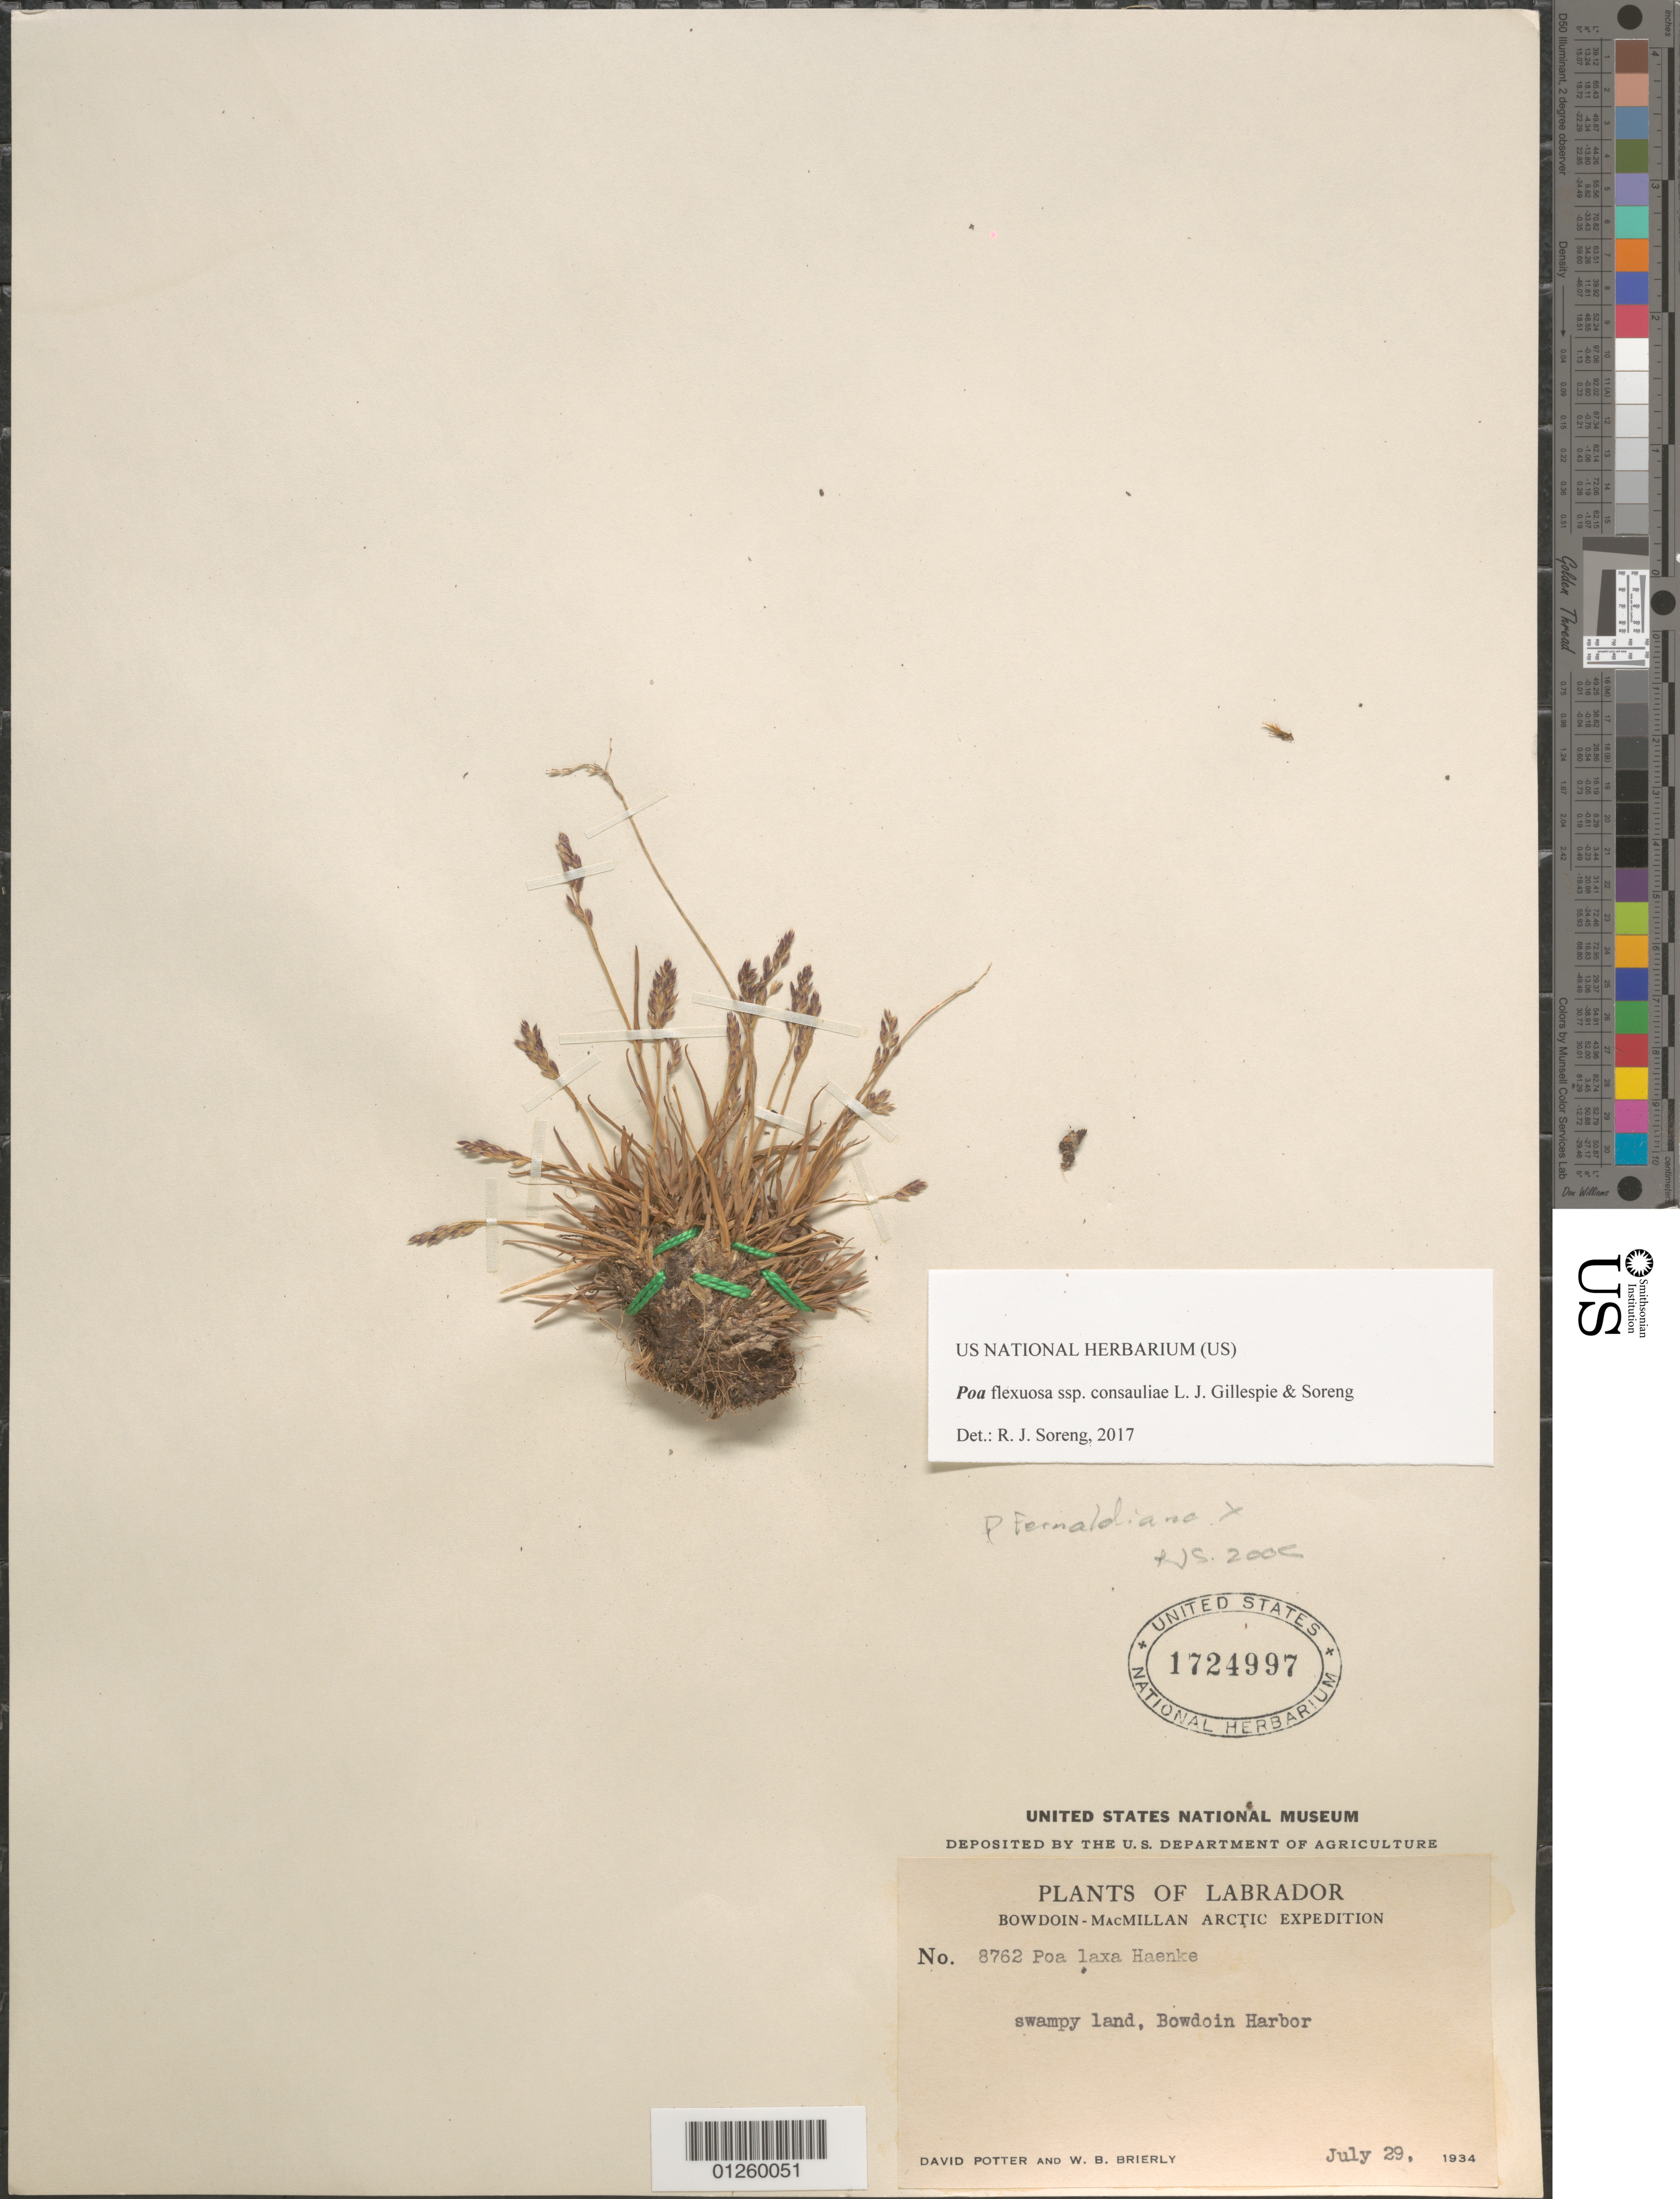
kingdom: Plantae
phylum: Tracheophyta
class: Liliopsida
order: Poales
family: Poaceae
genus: Poa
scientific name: Poa flexuosa Sm. subsp. consauliae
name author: L.J. Gillespie & Soreng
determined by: Soreng, Robert J., Research Associate (BOT), Smithsonian Institution - National Museum of Natural History (UNITED STATES)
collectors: D. Potter & W. Brierly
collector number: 8762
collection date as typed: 1934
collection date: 1934-07-29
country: Canada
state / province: Newfoundland and Labrador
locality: Labradror, Bowdoin Harbor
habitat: Arctic, swampy land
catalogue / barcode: US 1724997